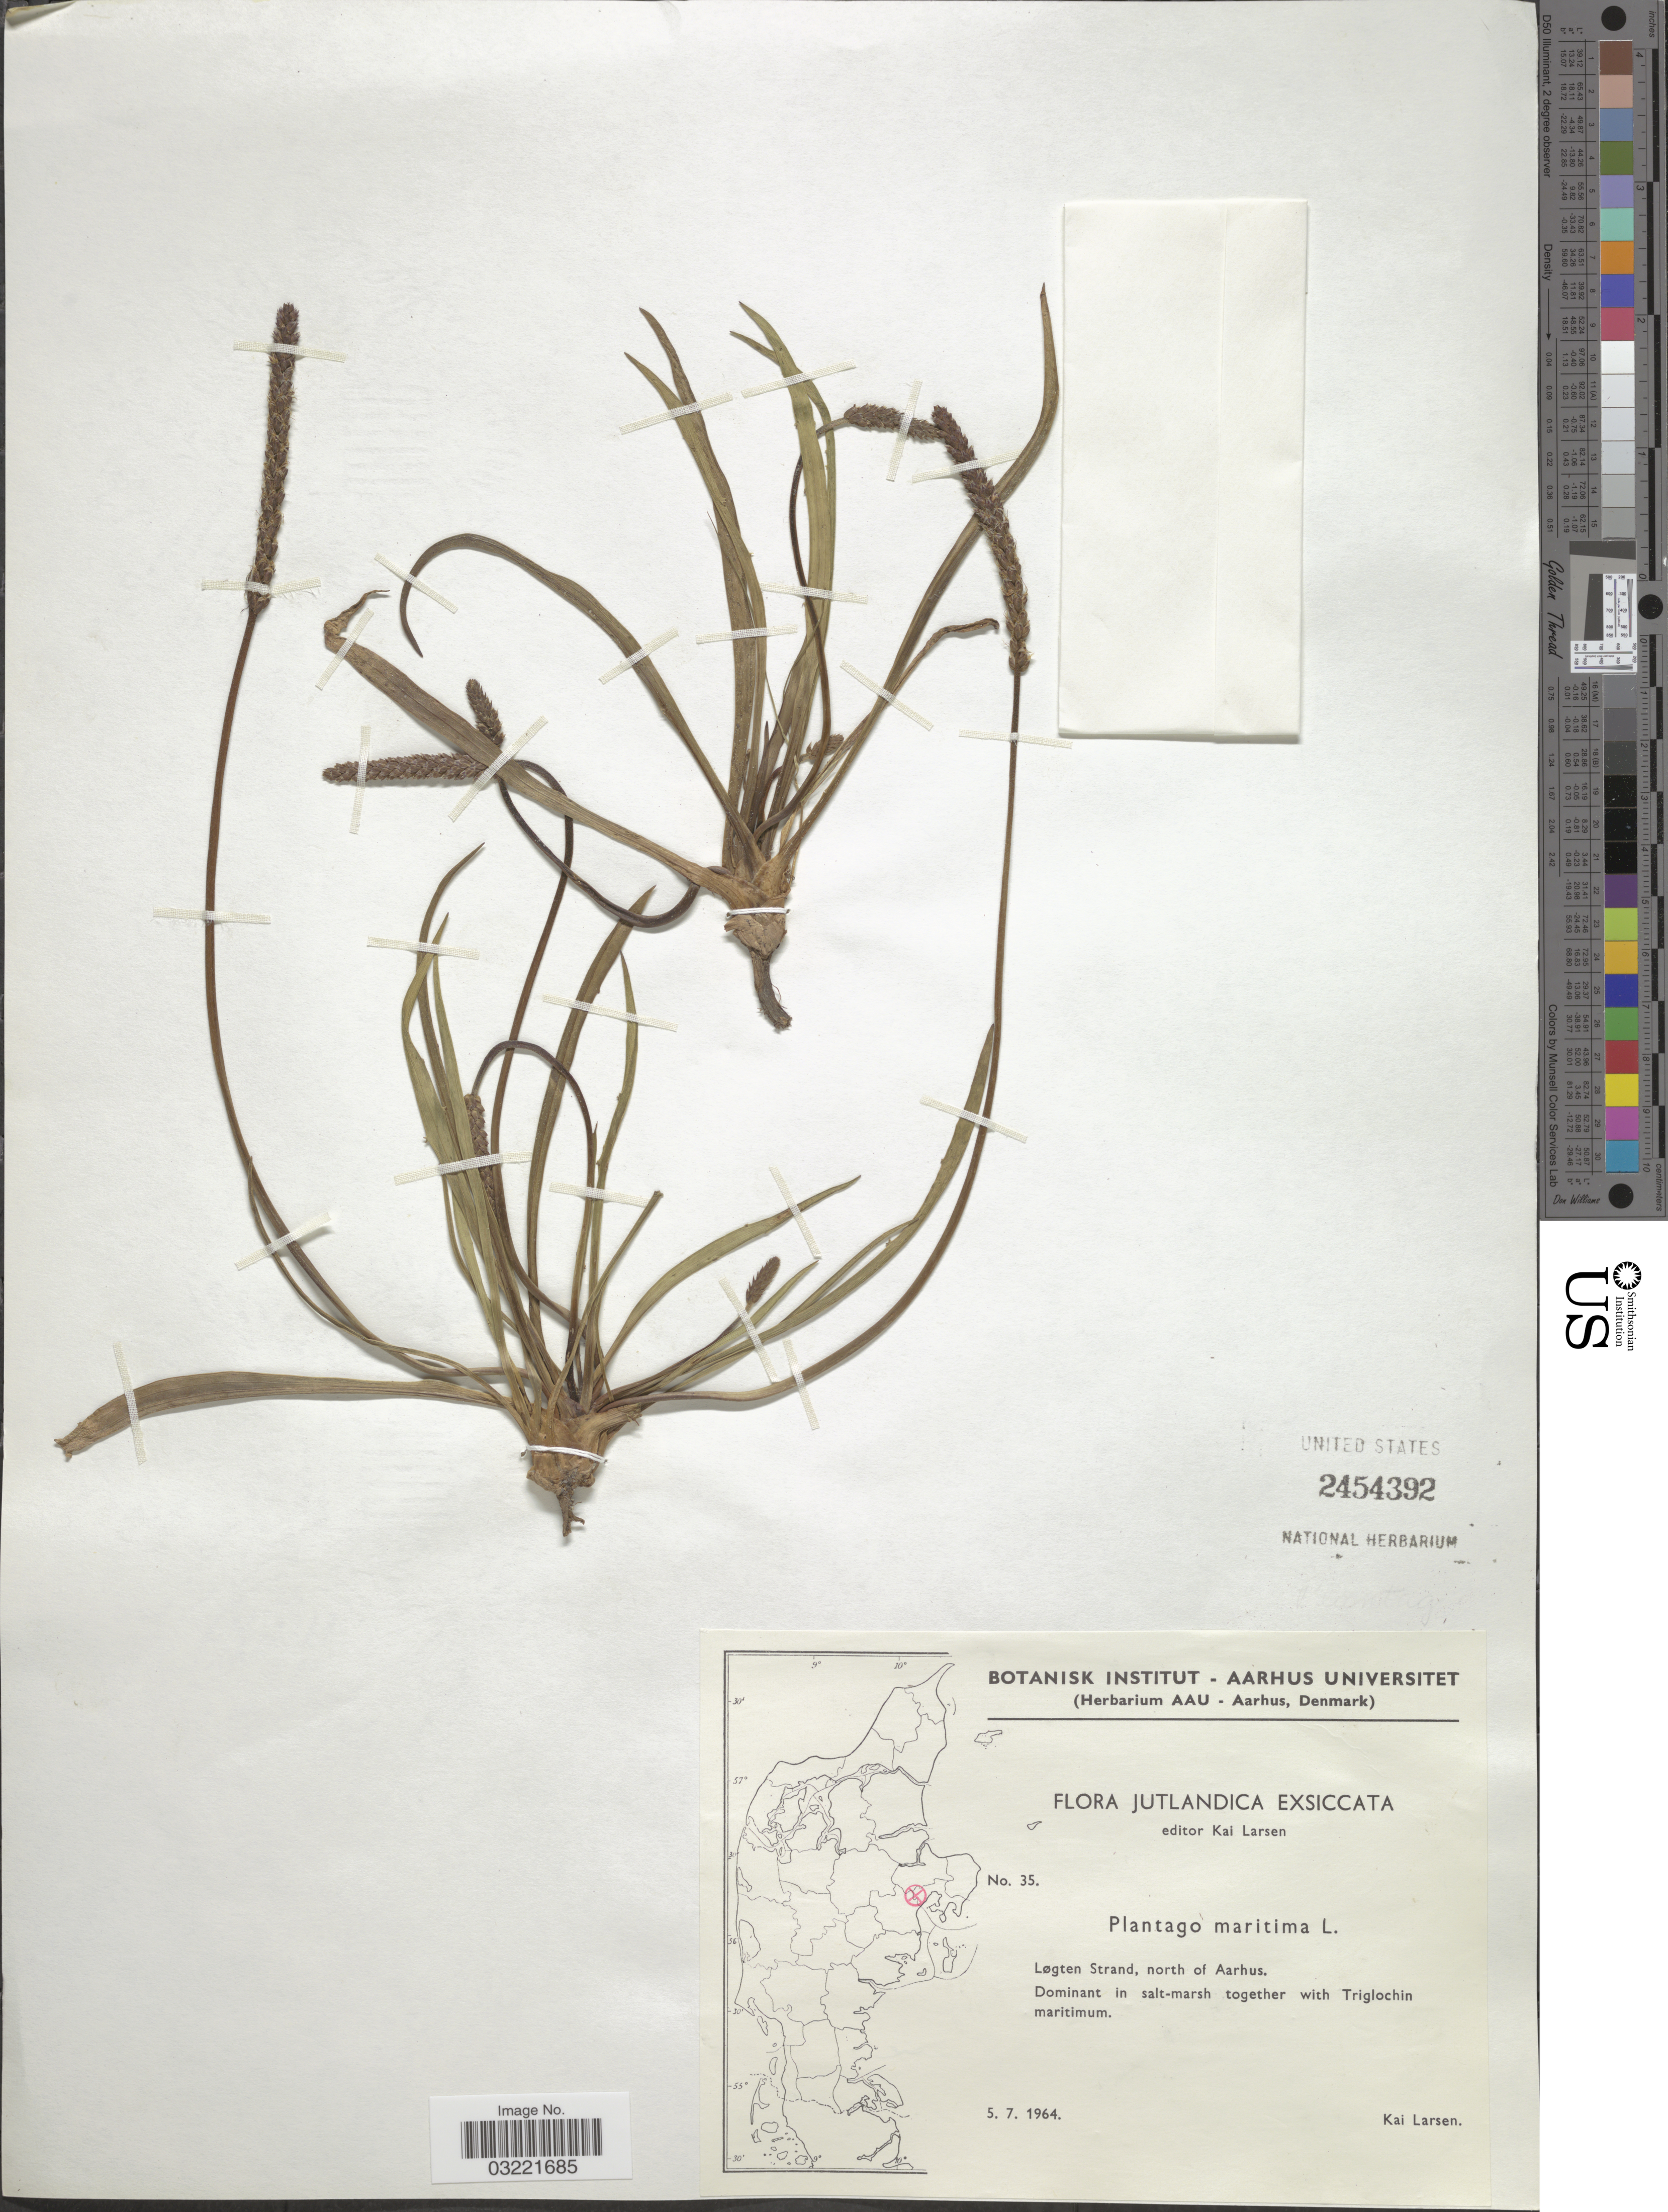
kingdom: Plantae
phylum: Tracheophyta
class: Magnoliopsida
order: Lamiales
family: Plantaginaceae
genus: Plantago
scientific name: Plantago maritima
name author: L.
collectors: K. Larsen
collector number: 35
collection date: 1964-07-05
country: Denmark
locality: Jutlandica. Løgten Strand, north of Aarhus.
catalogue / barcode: US 2454392